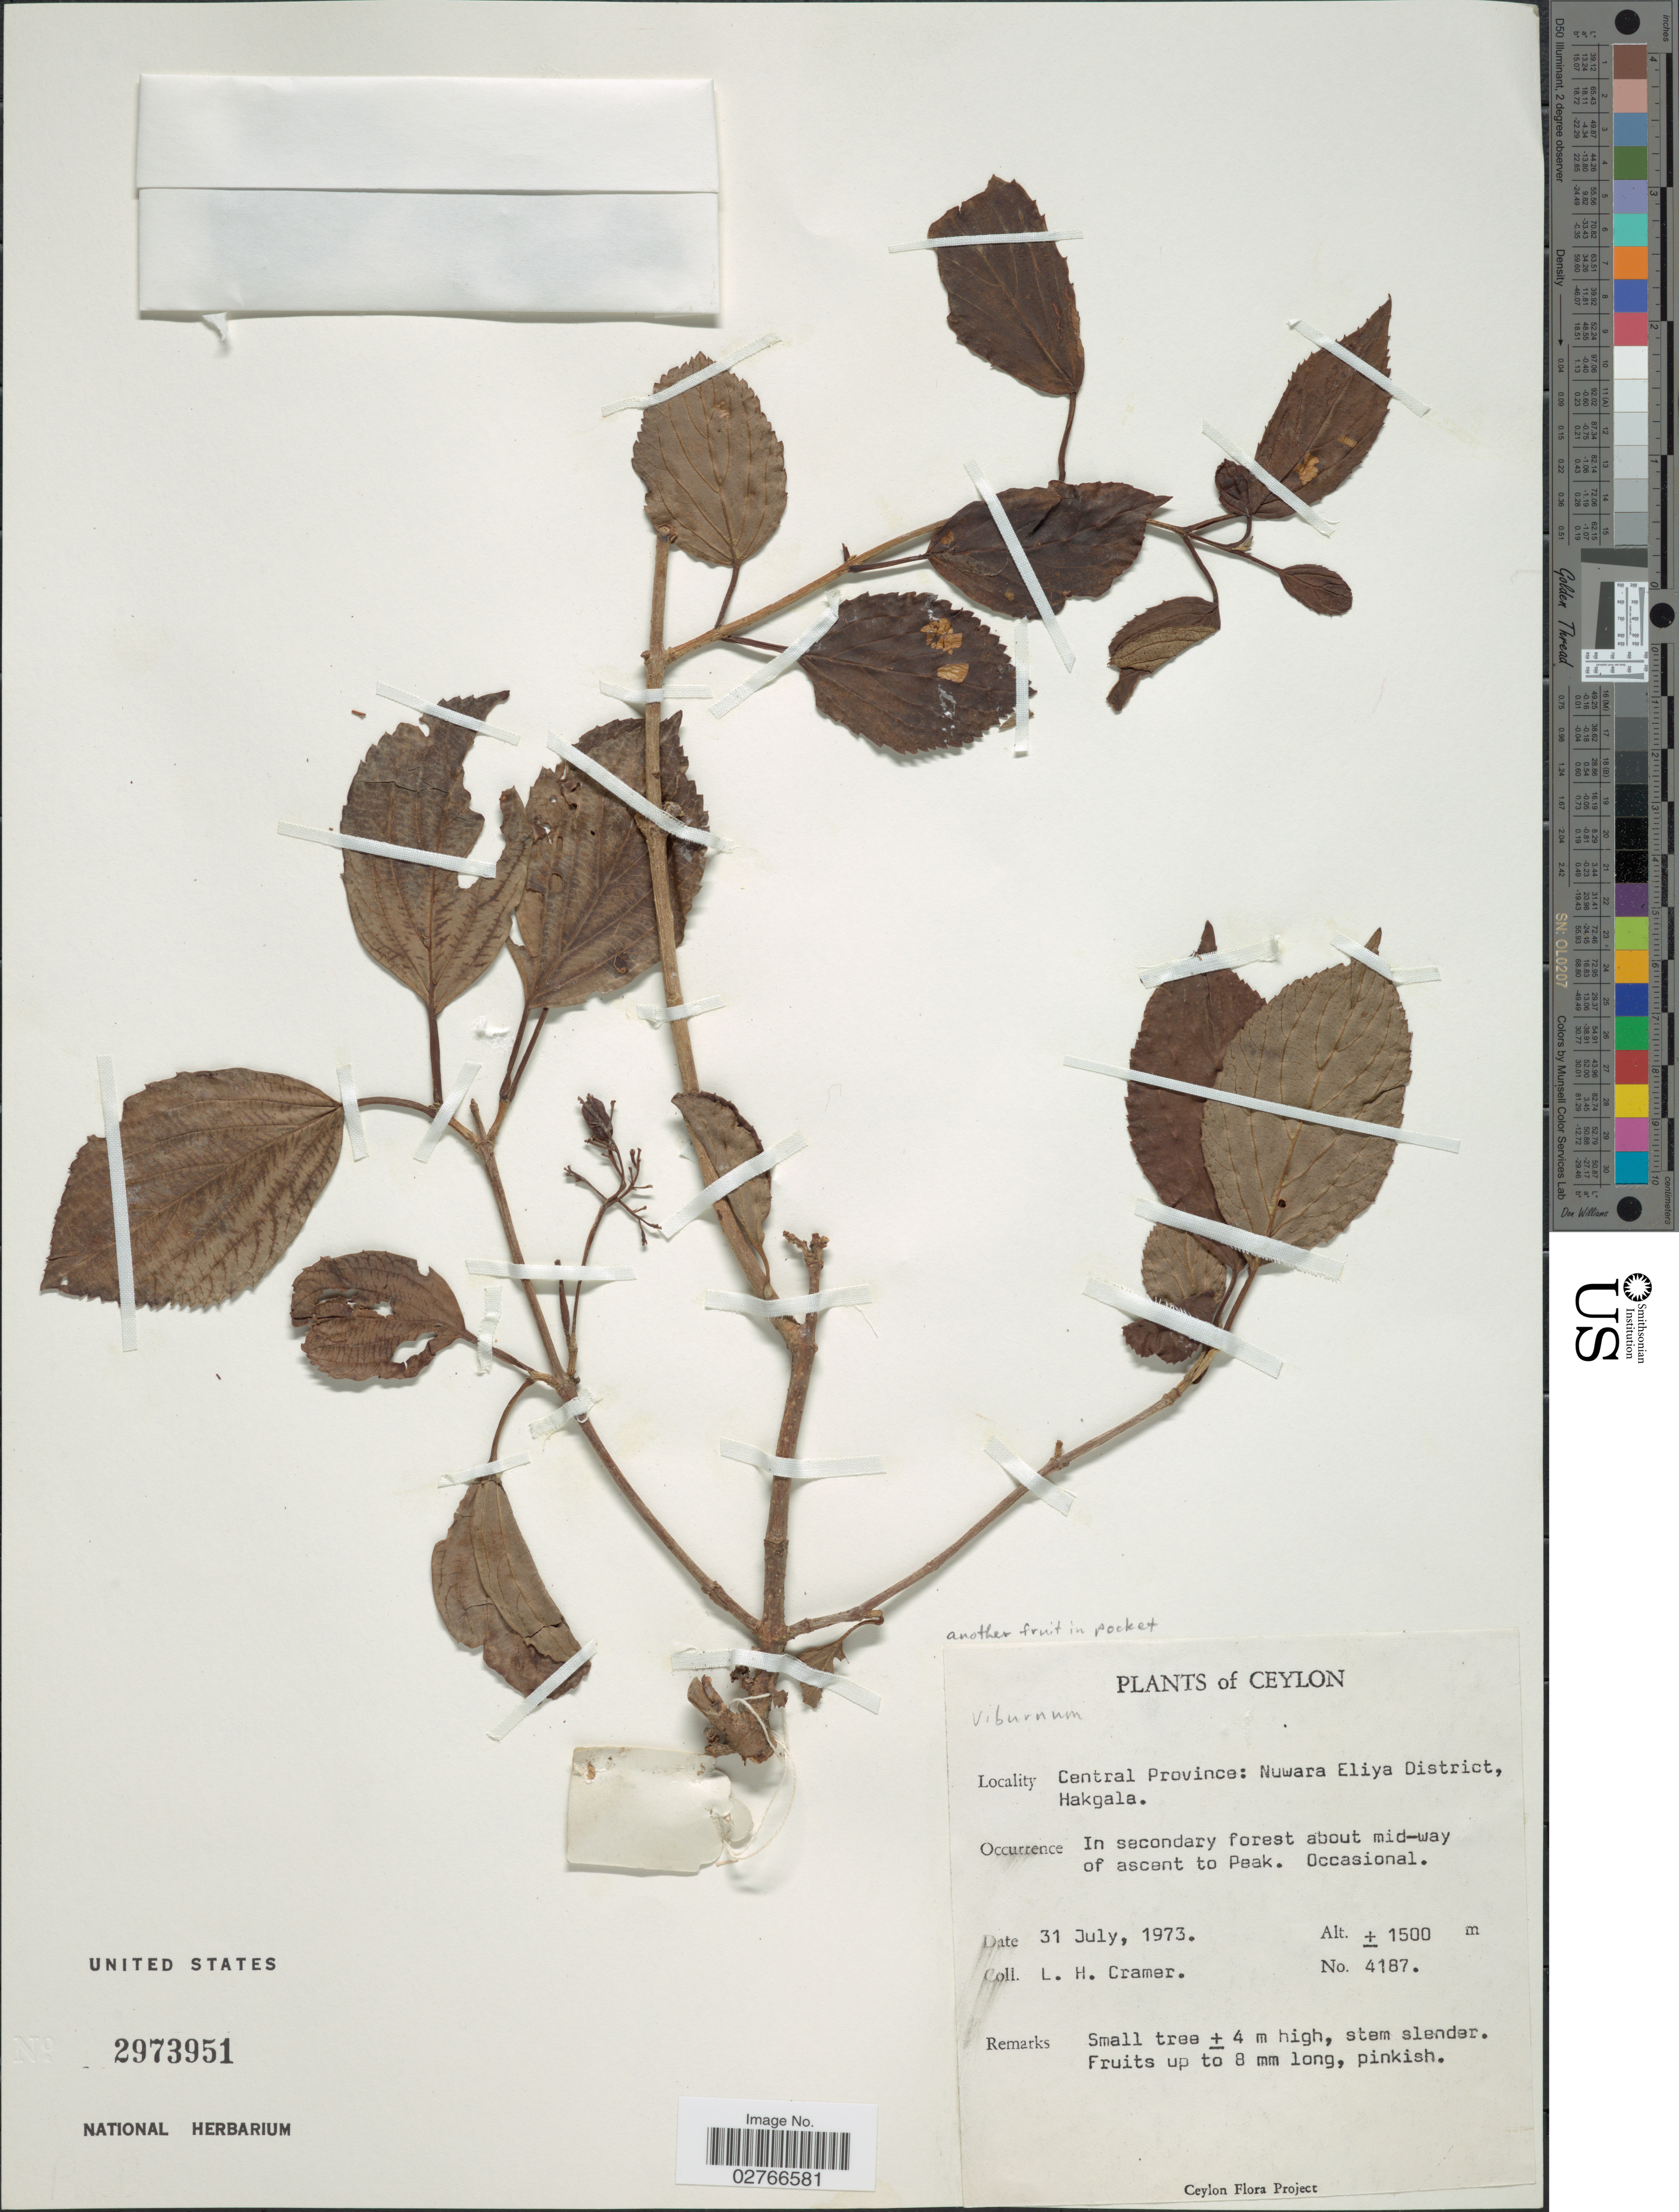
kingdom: Plantae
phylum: Tracheophyta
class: Magnoliopsida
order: Dipsacales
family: Viburnaceae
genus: Viburnum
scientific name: Viburnum sp.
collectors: L. H. Cramer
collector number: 4187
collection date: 1973-07-31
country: Sri Lanka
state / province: Central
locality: Ceylon. Nuwara Eliya District, Hakgala.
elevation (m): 1500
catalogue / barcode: US 2973951